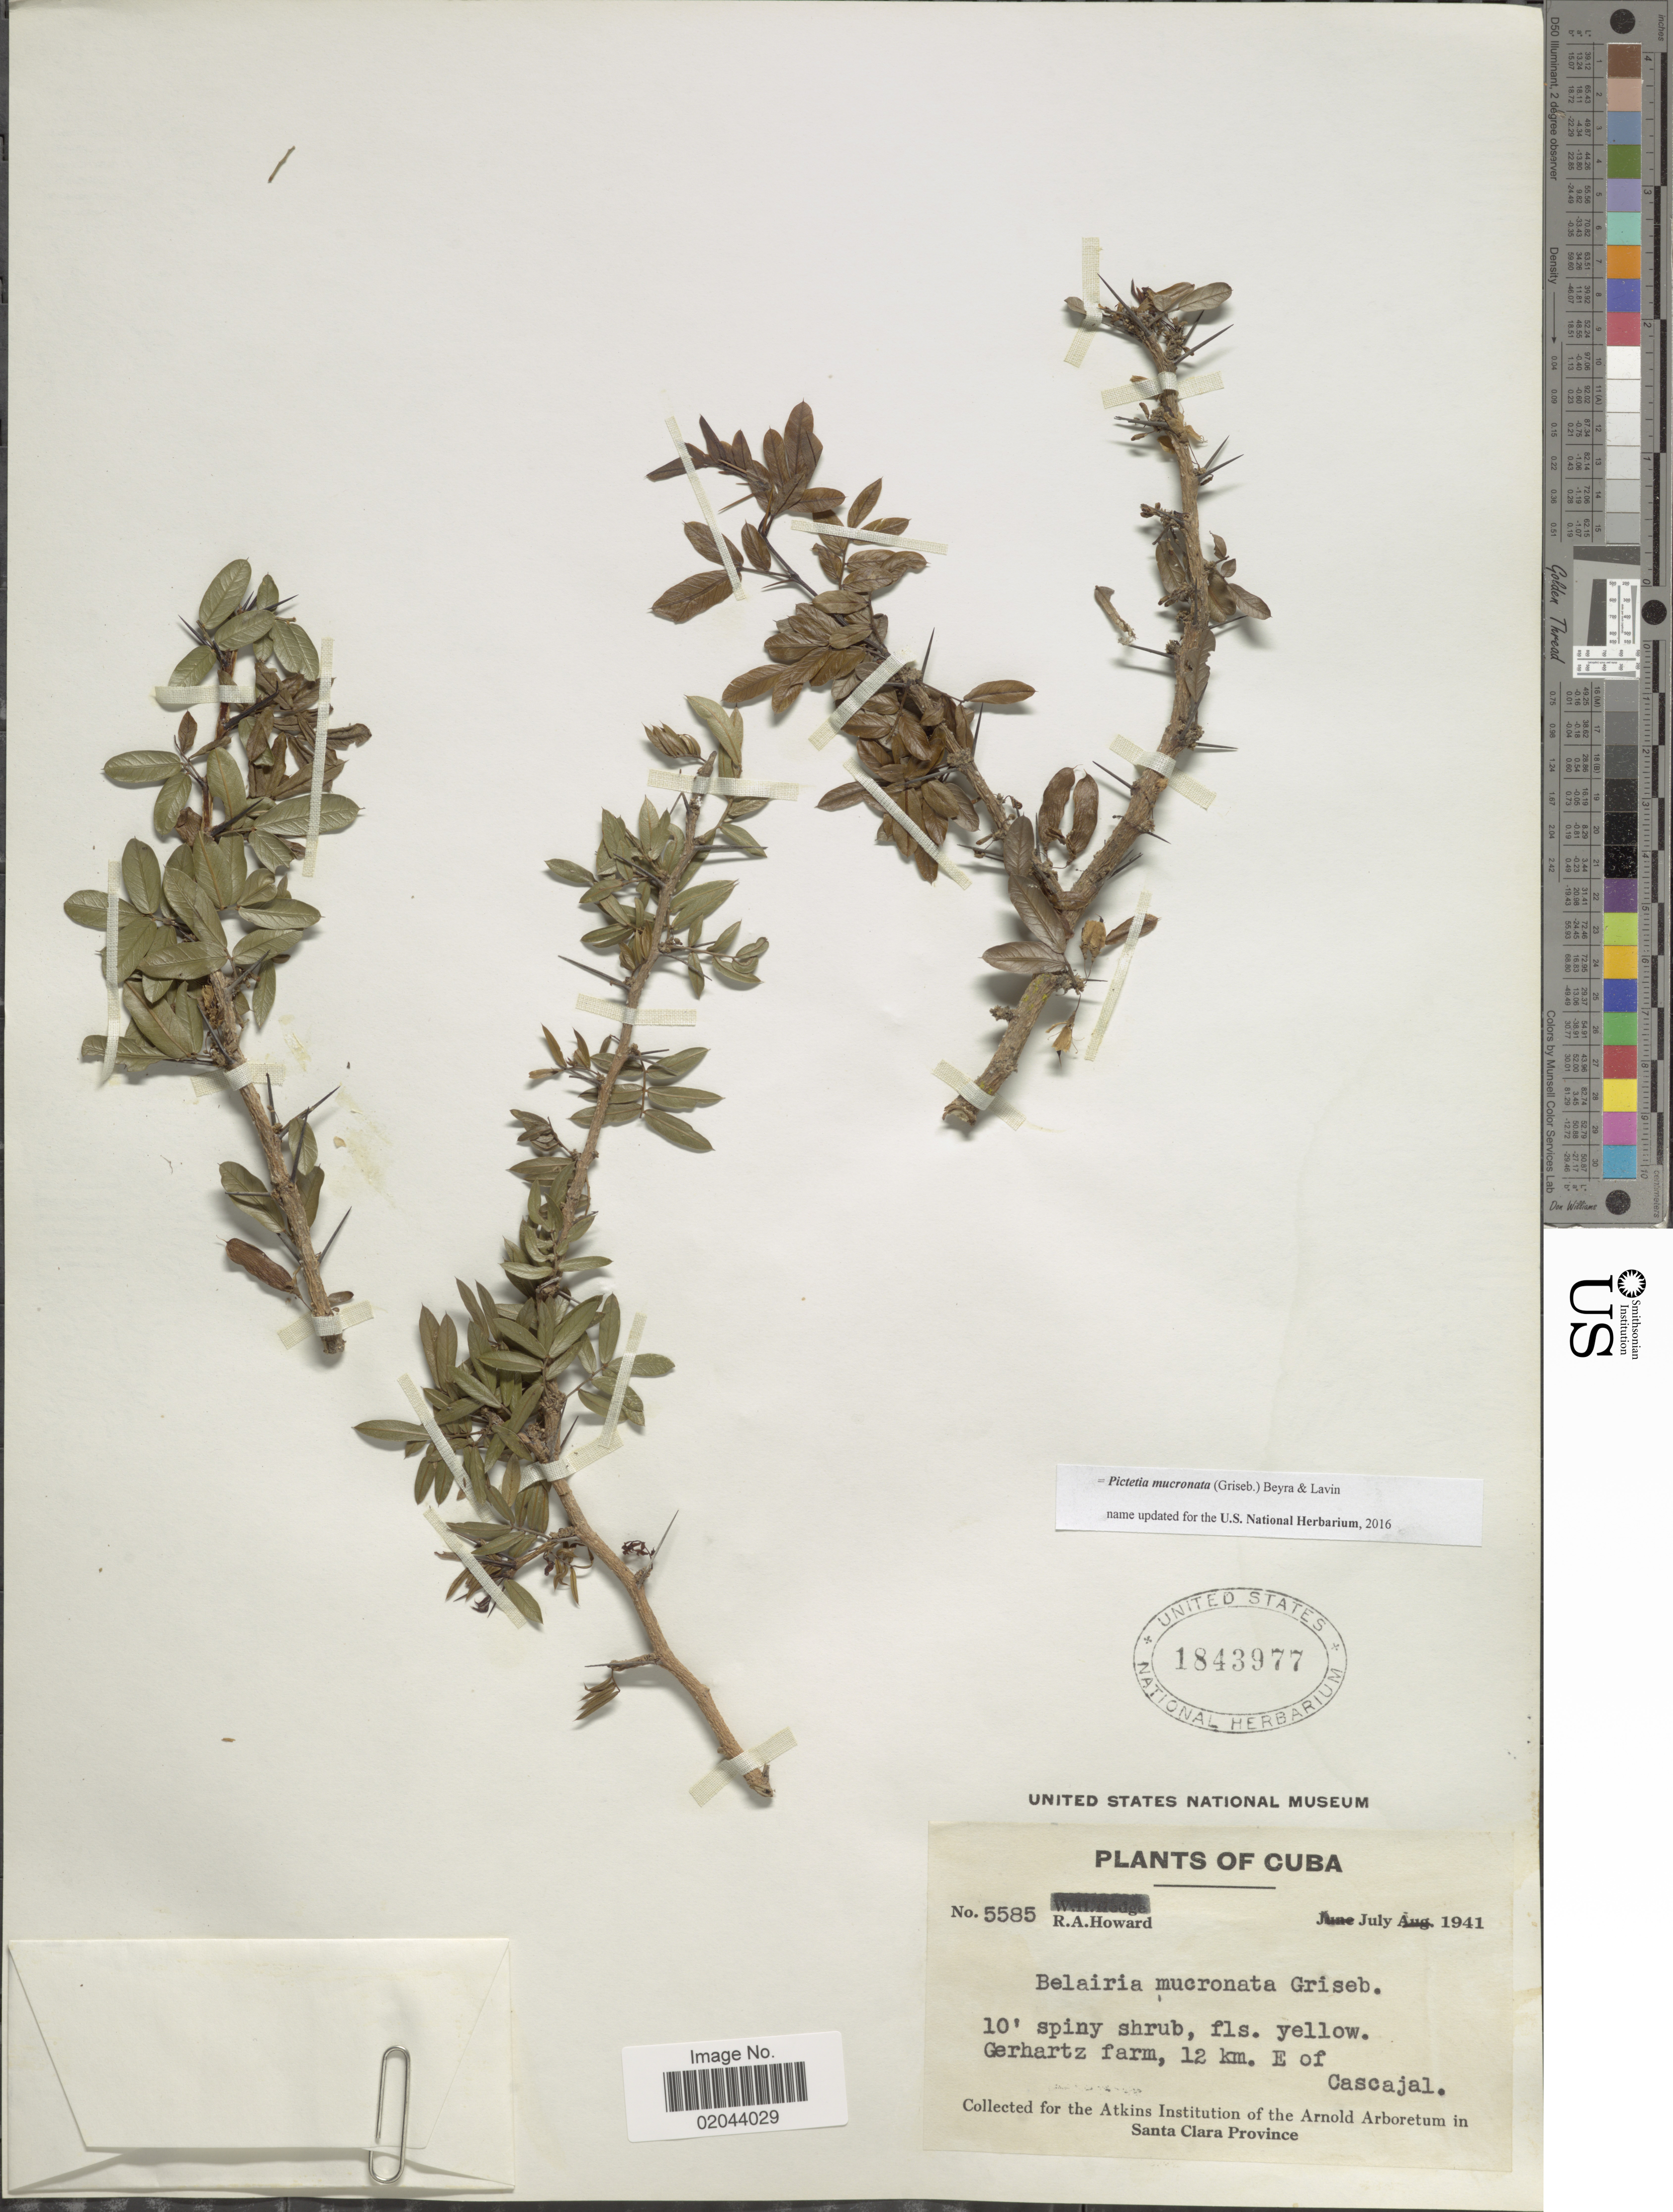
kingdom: Plantae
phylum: Tracheophyta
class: Magnoliopsida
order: Fabales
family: Fabaceae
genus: Pictetia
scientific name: Pictetia mucronata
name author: (Griseb.) Beyra & Levin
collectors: R. A. Howard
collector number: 5585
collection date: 1941-07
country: Cuba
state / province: Las Villas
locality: Gerhartz farm, 12 km E of Cascajal, Santa Clara Province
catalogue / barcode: US 1843977